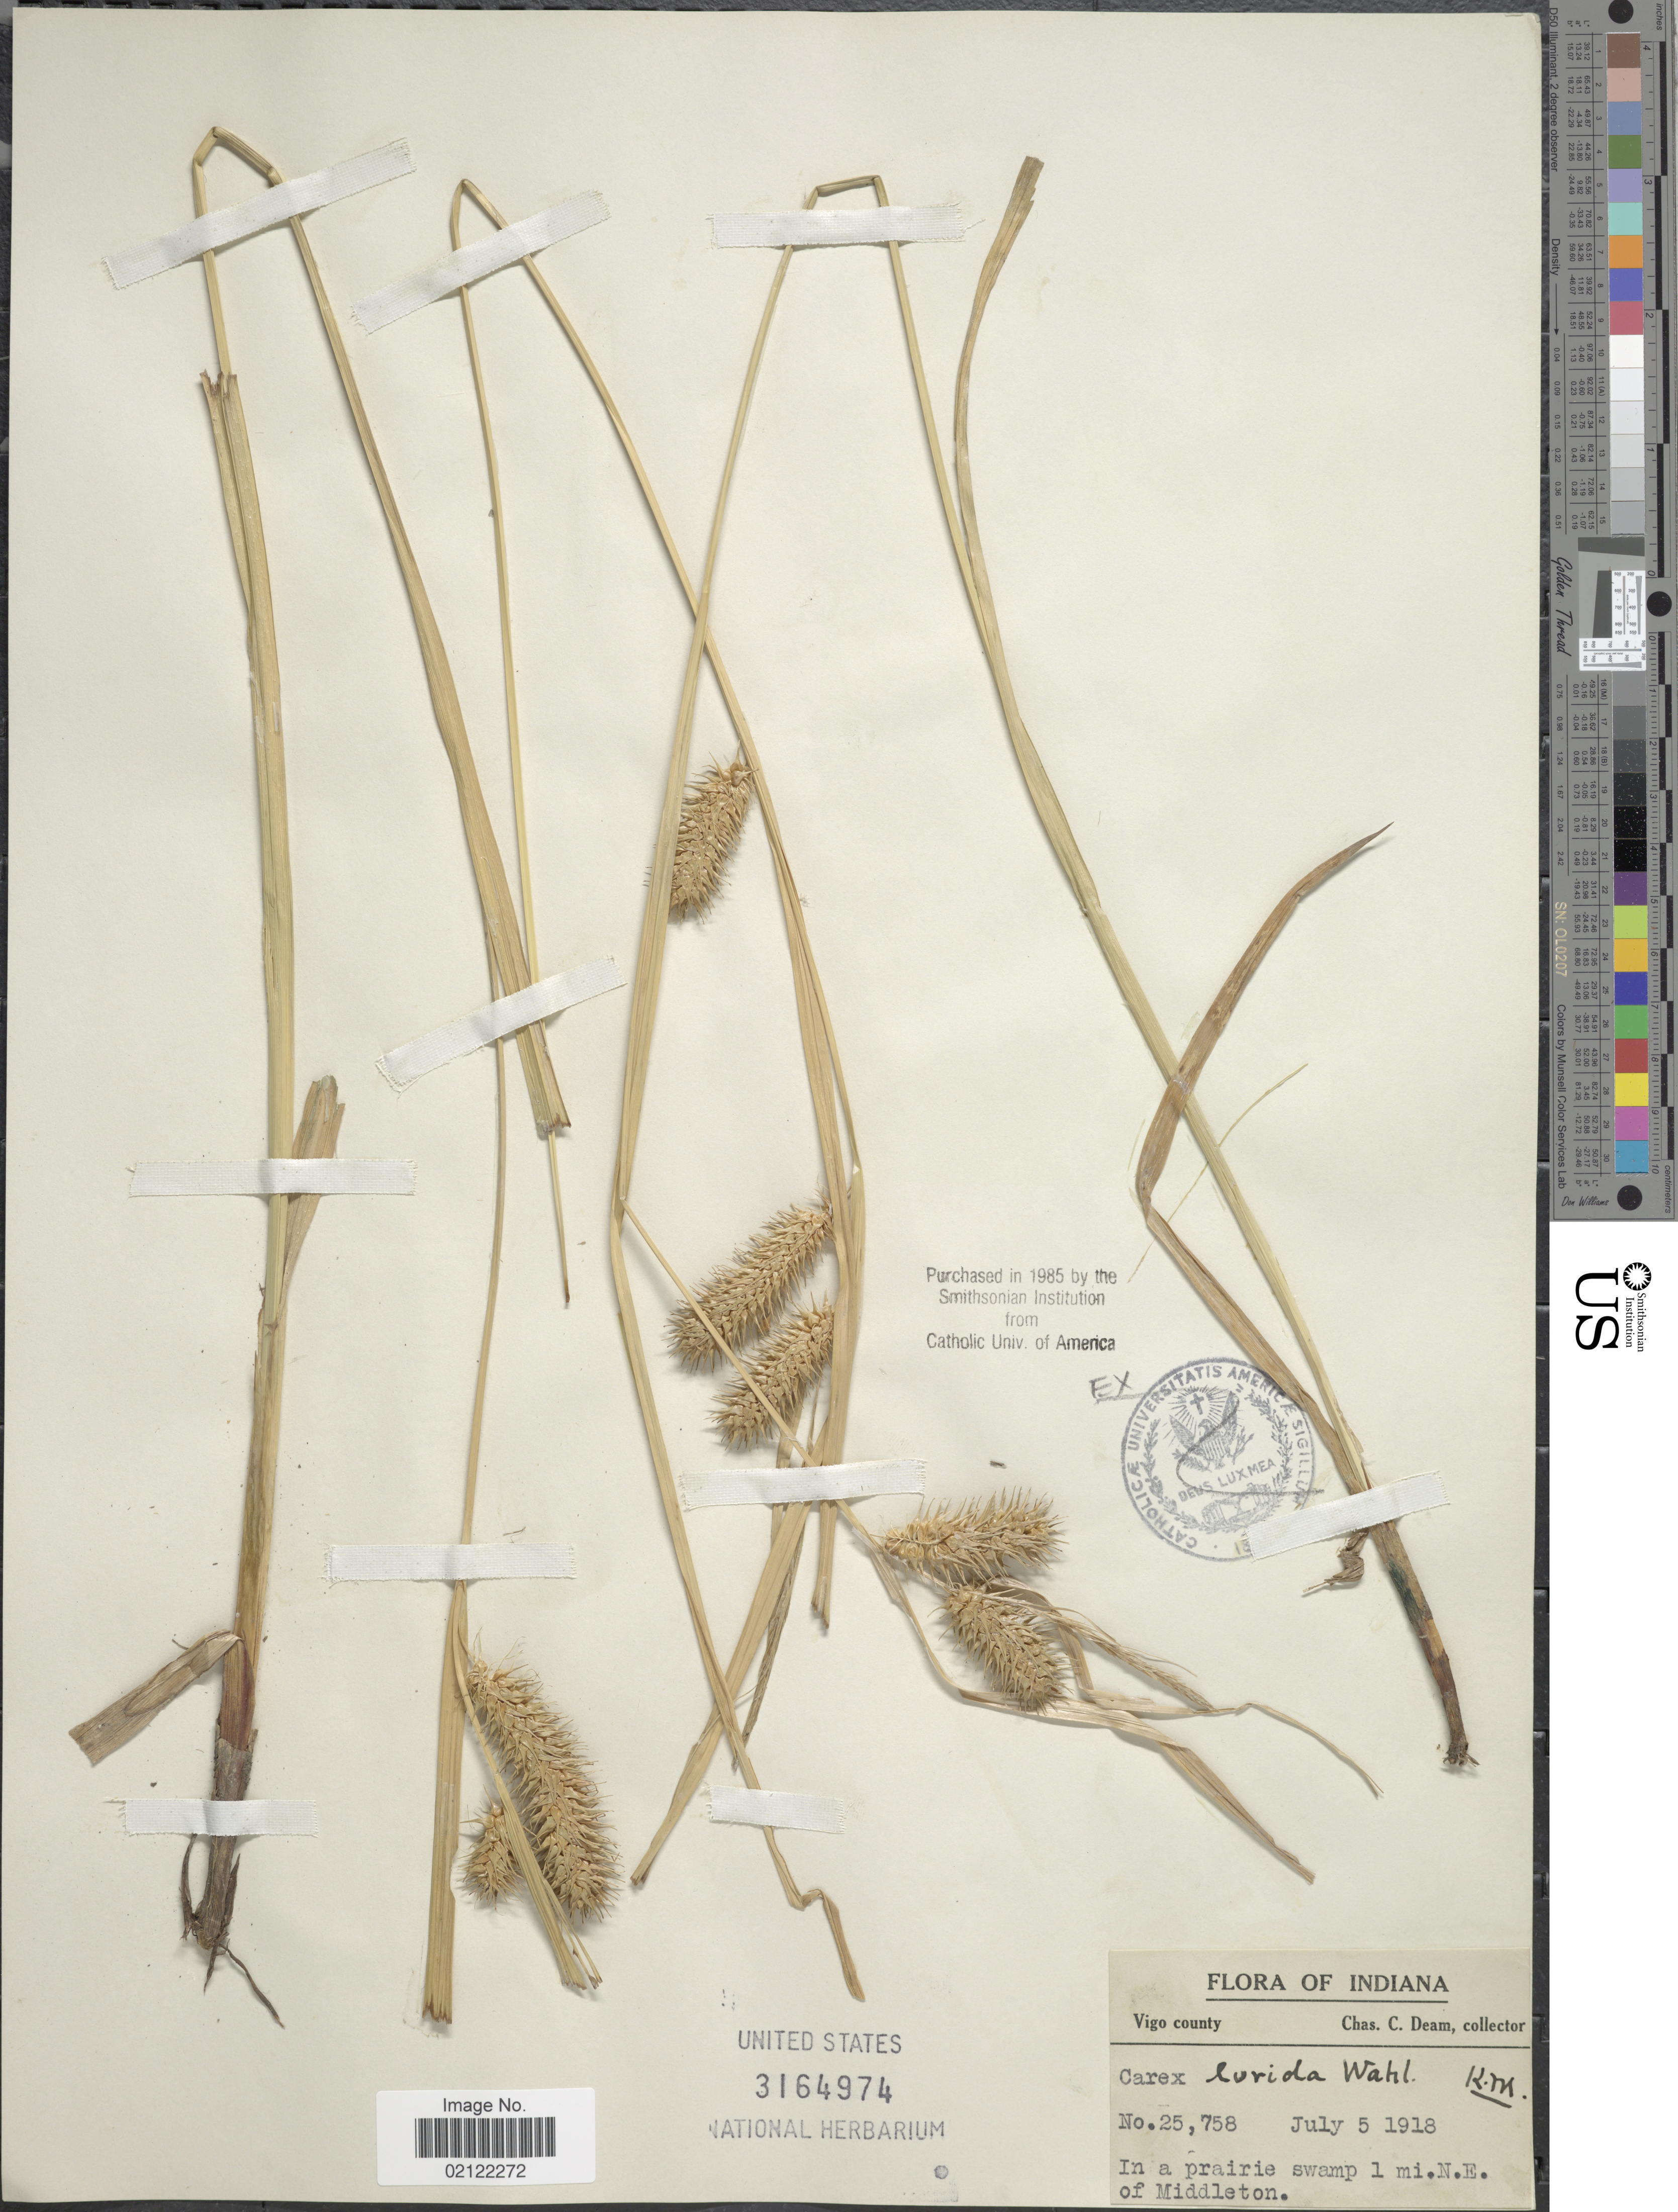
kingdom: Plantae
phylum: Tracheophyta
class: Liliopsida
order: Poales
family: Cyperaceae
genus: Carex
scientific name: Carex lurida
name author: Wahlenb.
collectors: C. C. Deam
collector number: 25758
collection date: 1918-07-05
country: United States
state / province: Indiana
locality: Vigo County. In a prairie swamp 1 mi. N.E. of Middleton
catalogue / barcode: US 3164974